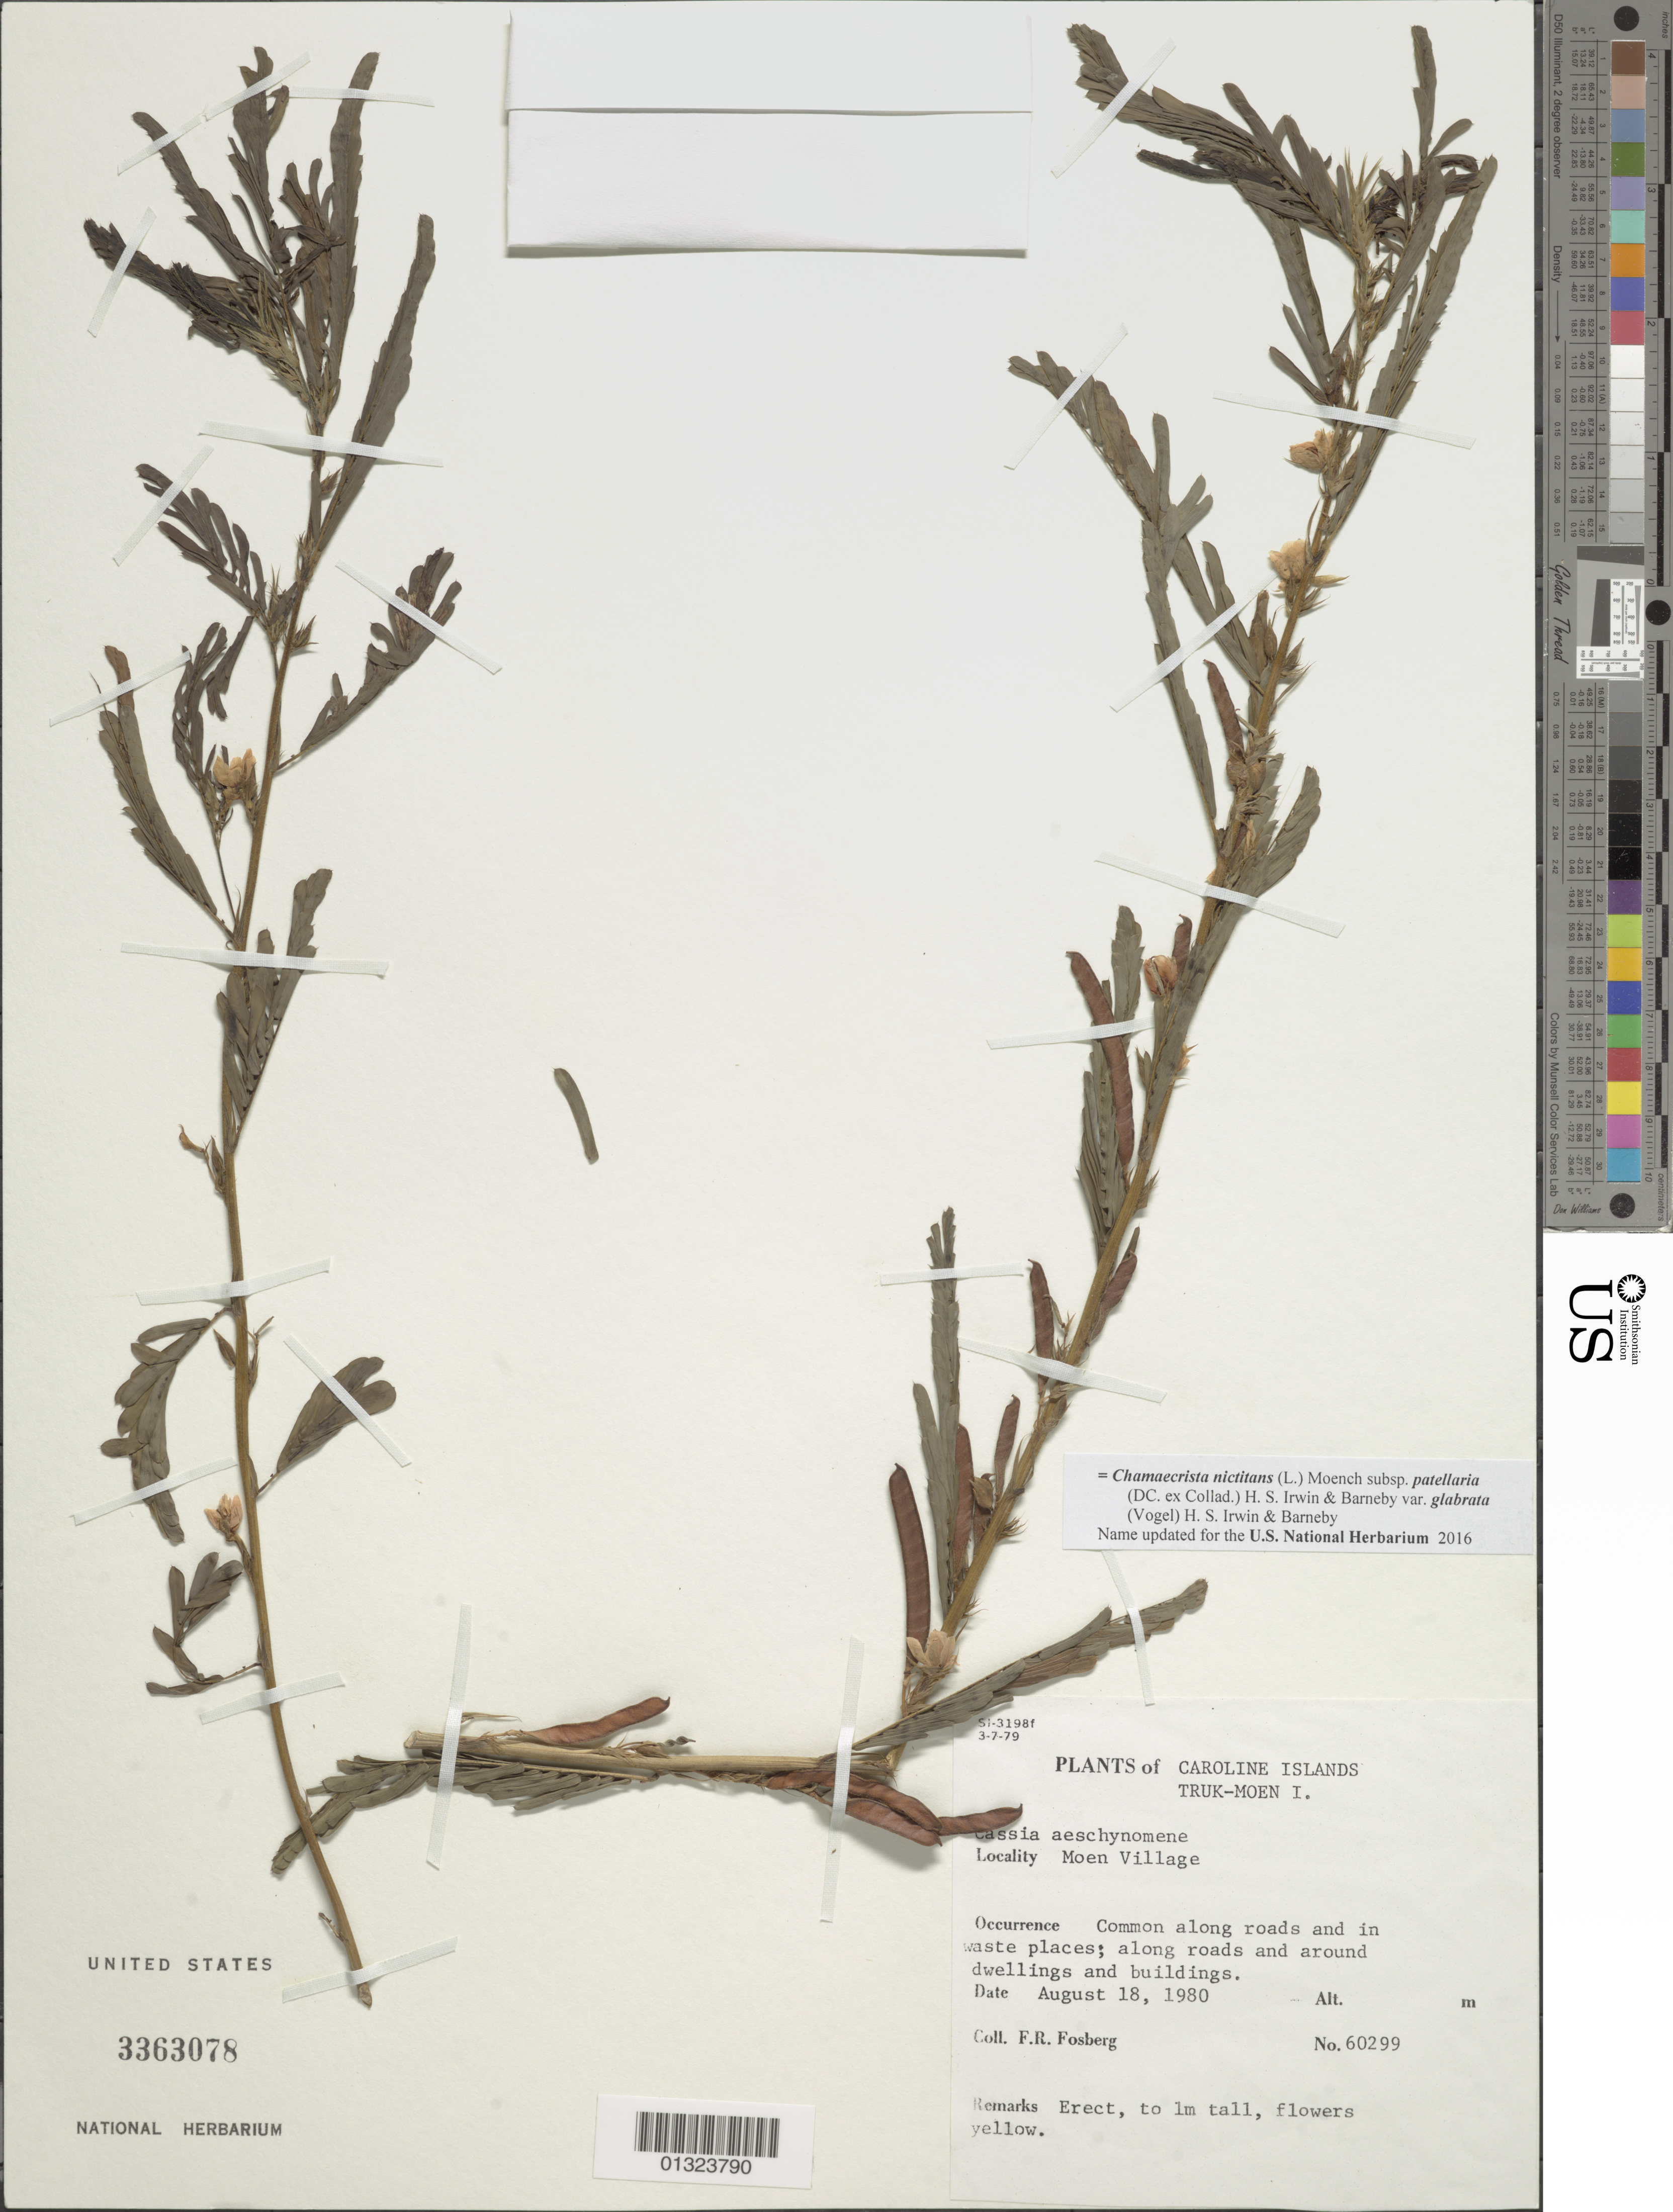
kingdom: Plantae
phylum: Tracheophyta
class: Magnoliopsida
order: Fabales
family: Fabaceae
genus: Chamaecrista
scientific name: Chamaecrista nictitans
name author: (L.) Moench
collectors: F. R. Fosberg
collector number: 60299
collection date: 1980-08-18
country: Micronesia, Federated States of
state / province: Truk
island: Moen [Wono]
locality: Moen Village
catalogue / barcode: US 3363078